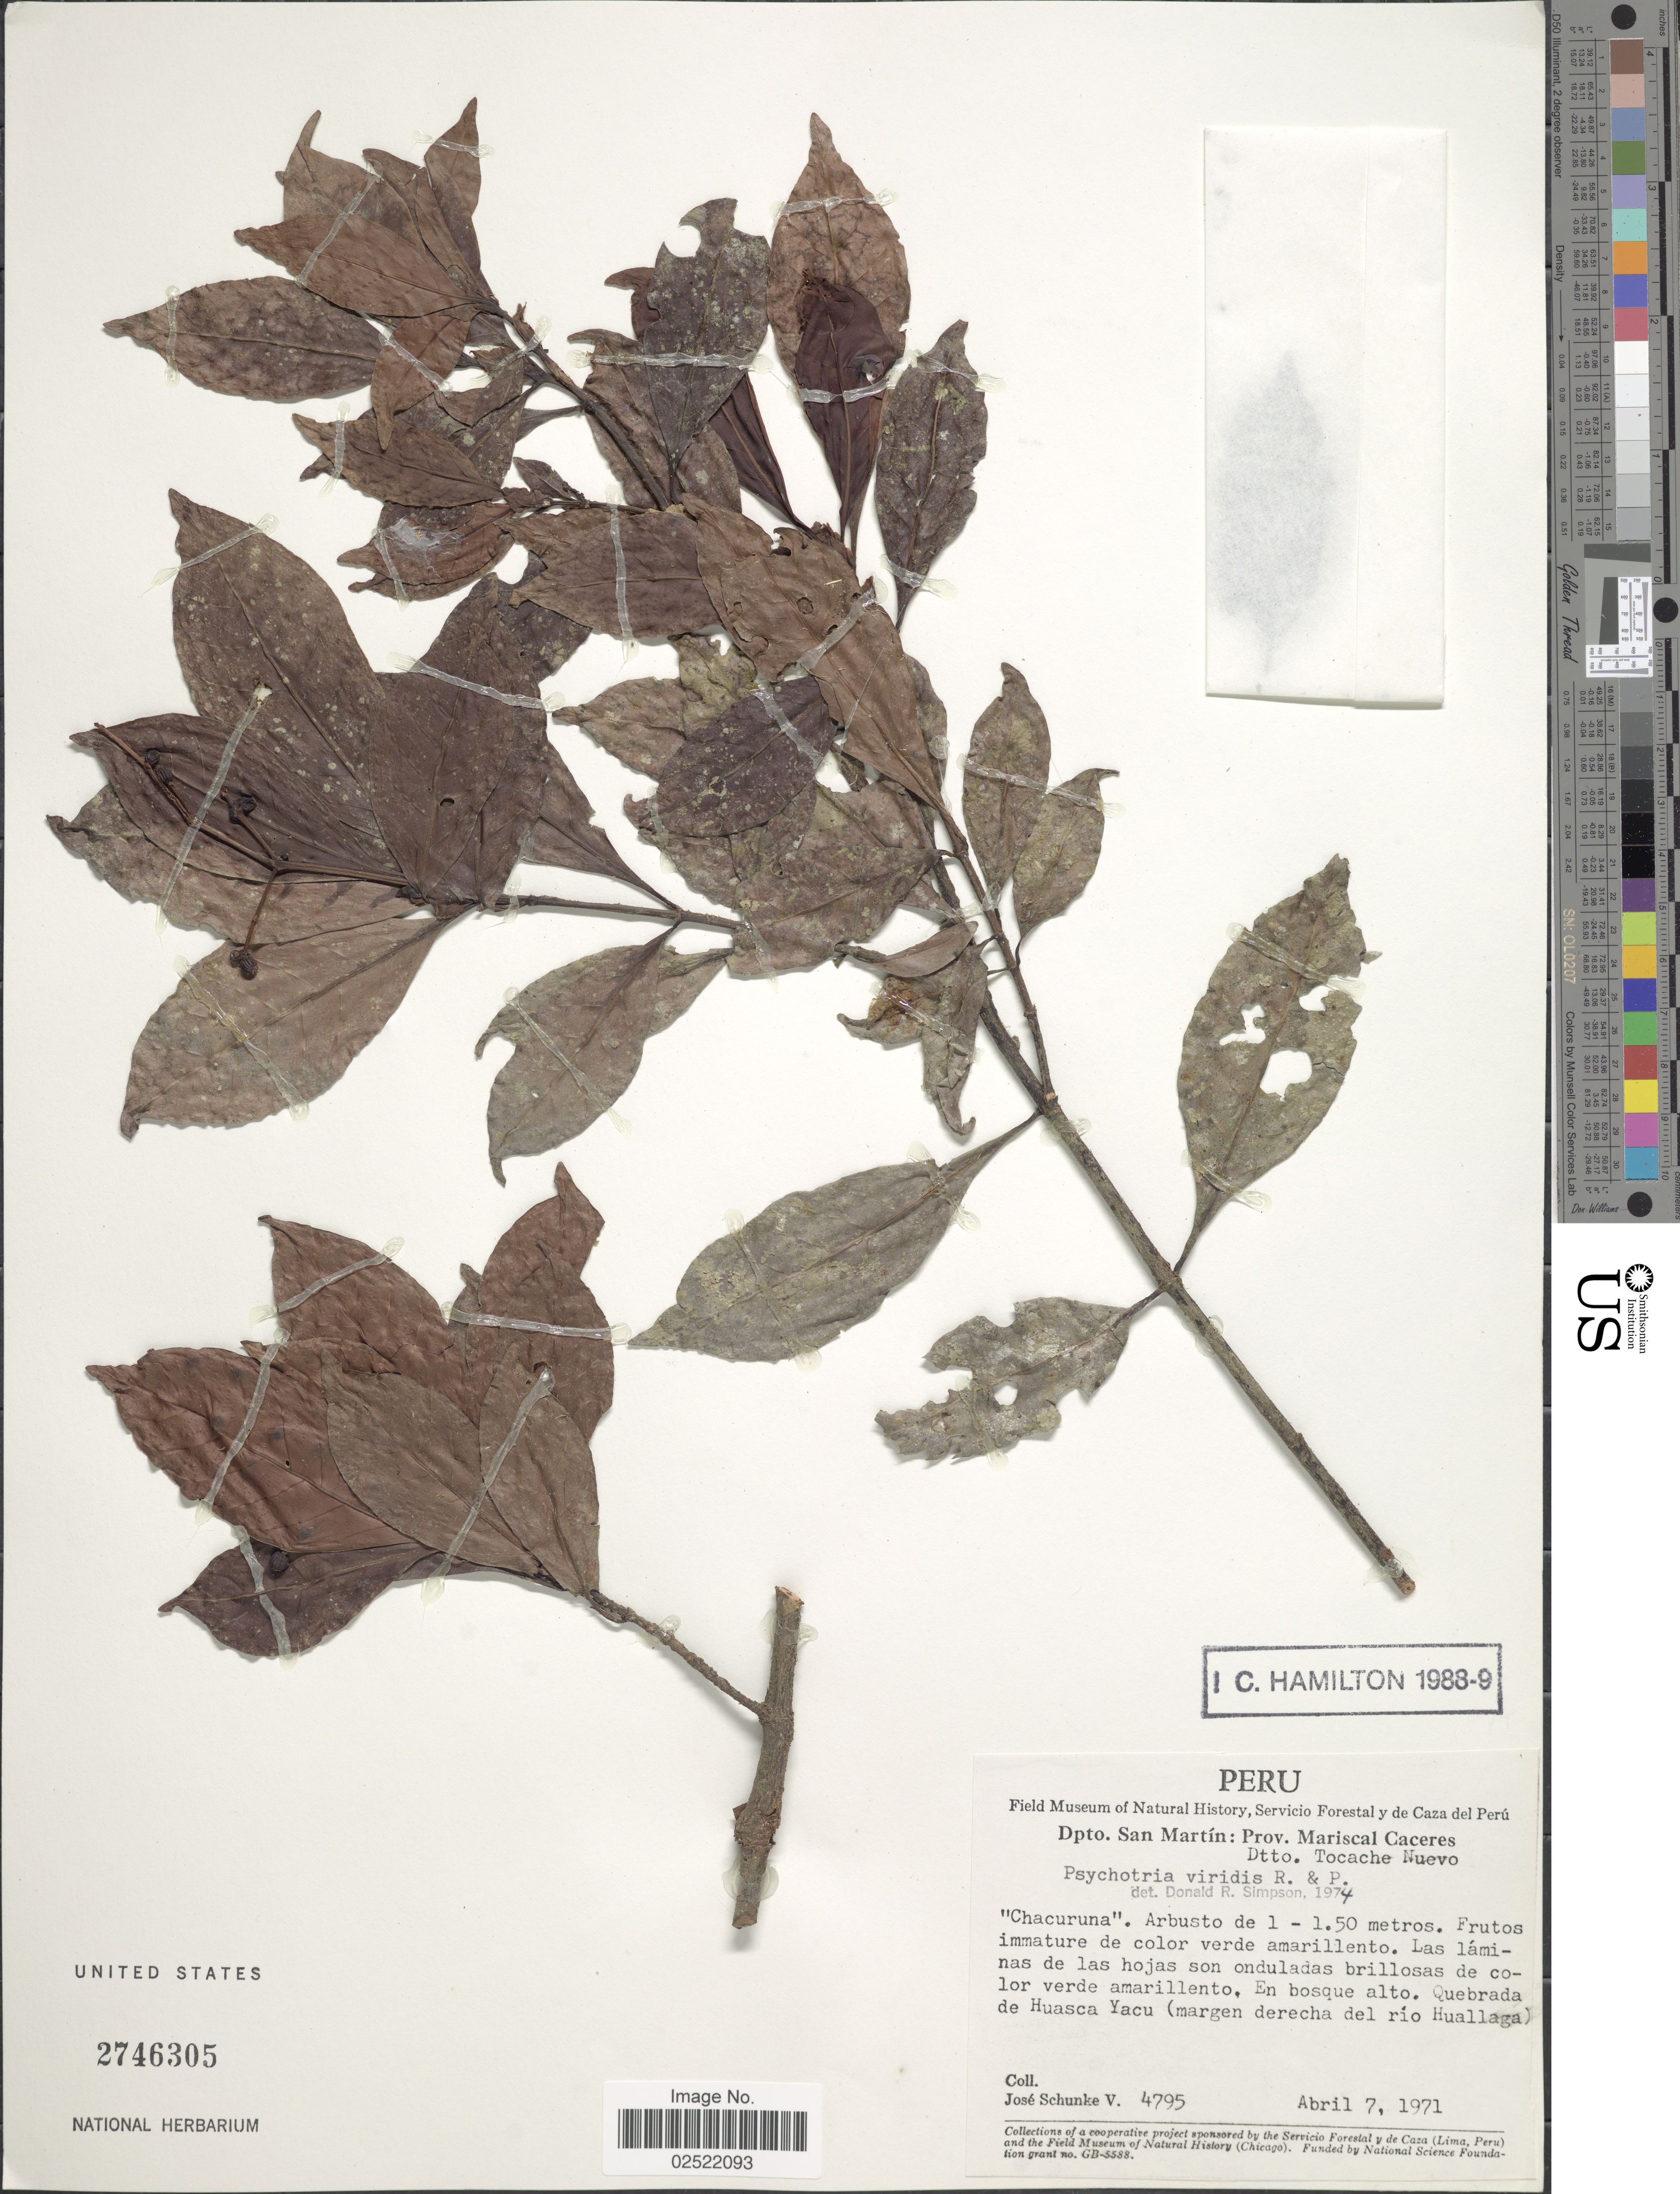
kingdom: Plantae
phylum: Tracheophyta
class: Magnoliopsida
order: Gentianales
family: Rubiaceae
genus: Psychotria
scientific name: Psychotria viridis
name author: Ruiz & Pav.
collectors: J. Schunke Vigo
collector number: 4795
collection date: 1971-04-07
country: Peru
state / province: San Martín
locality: Prov. Mariscal Caceres. Dtto. Tocache Nuevo. Quebrada de Huasca Yacu (margen derecha del rio Huallaga)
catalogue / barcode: US 2746305